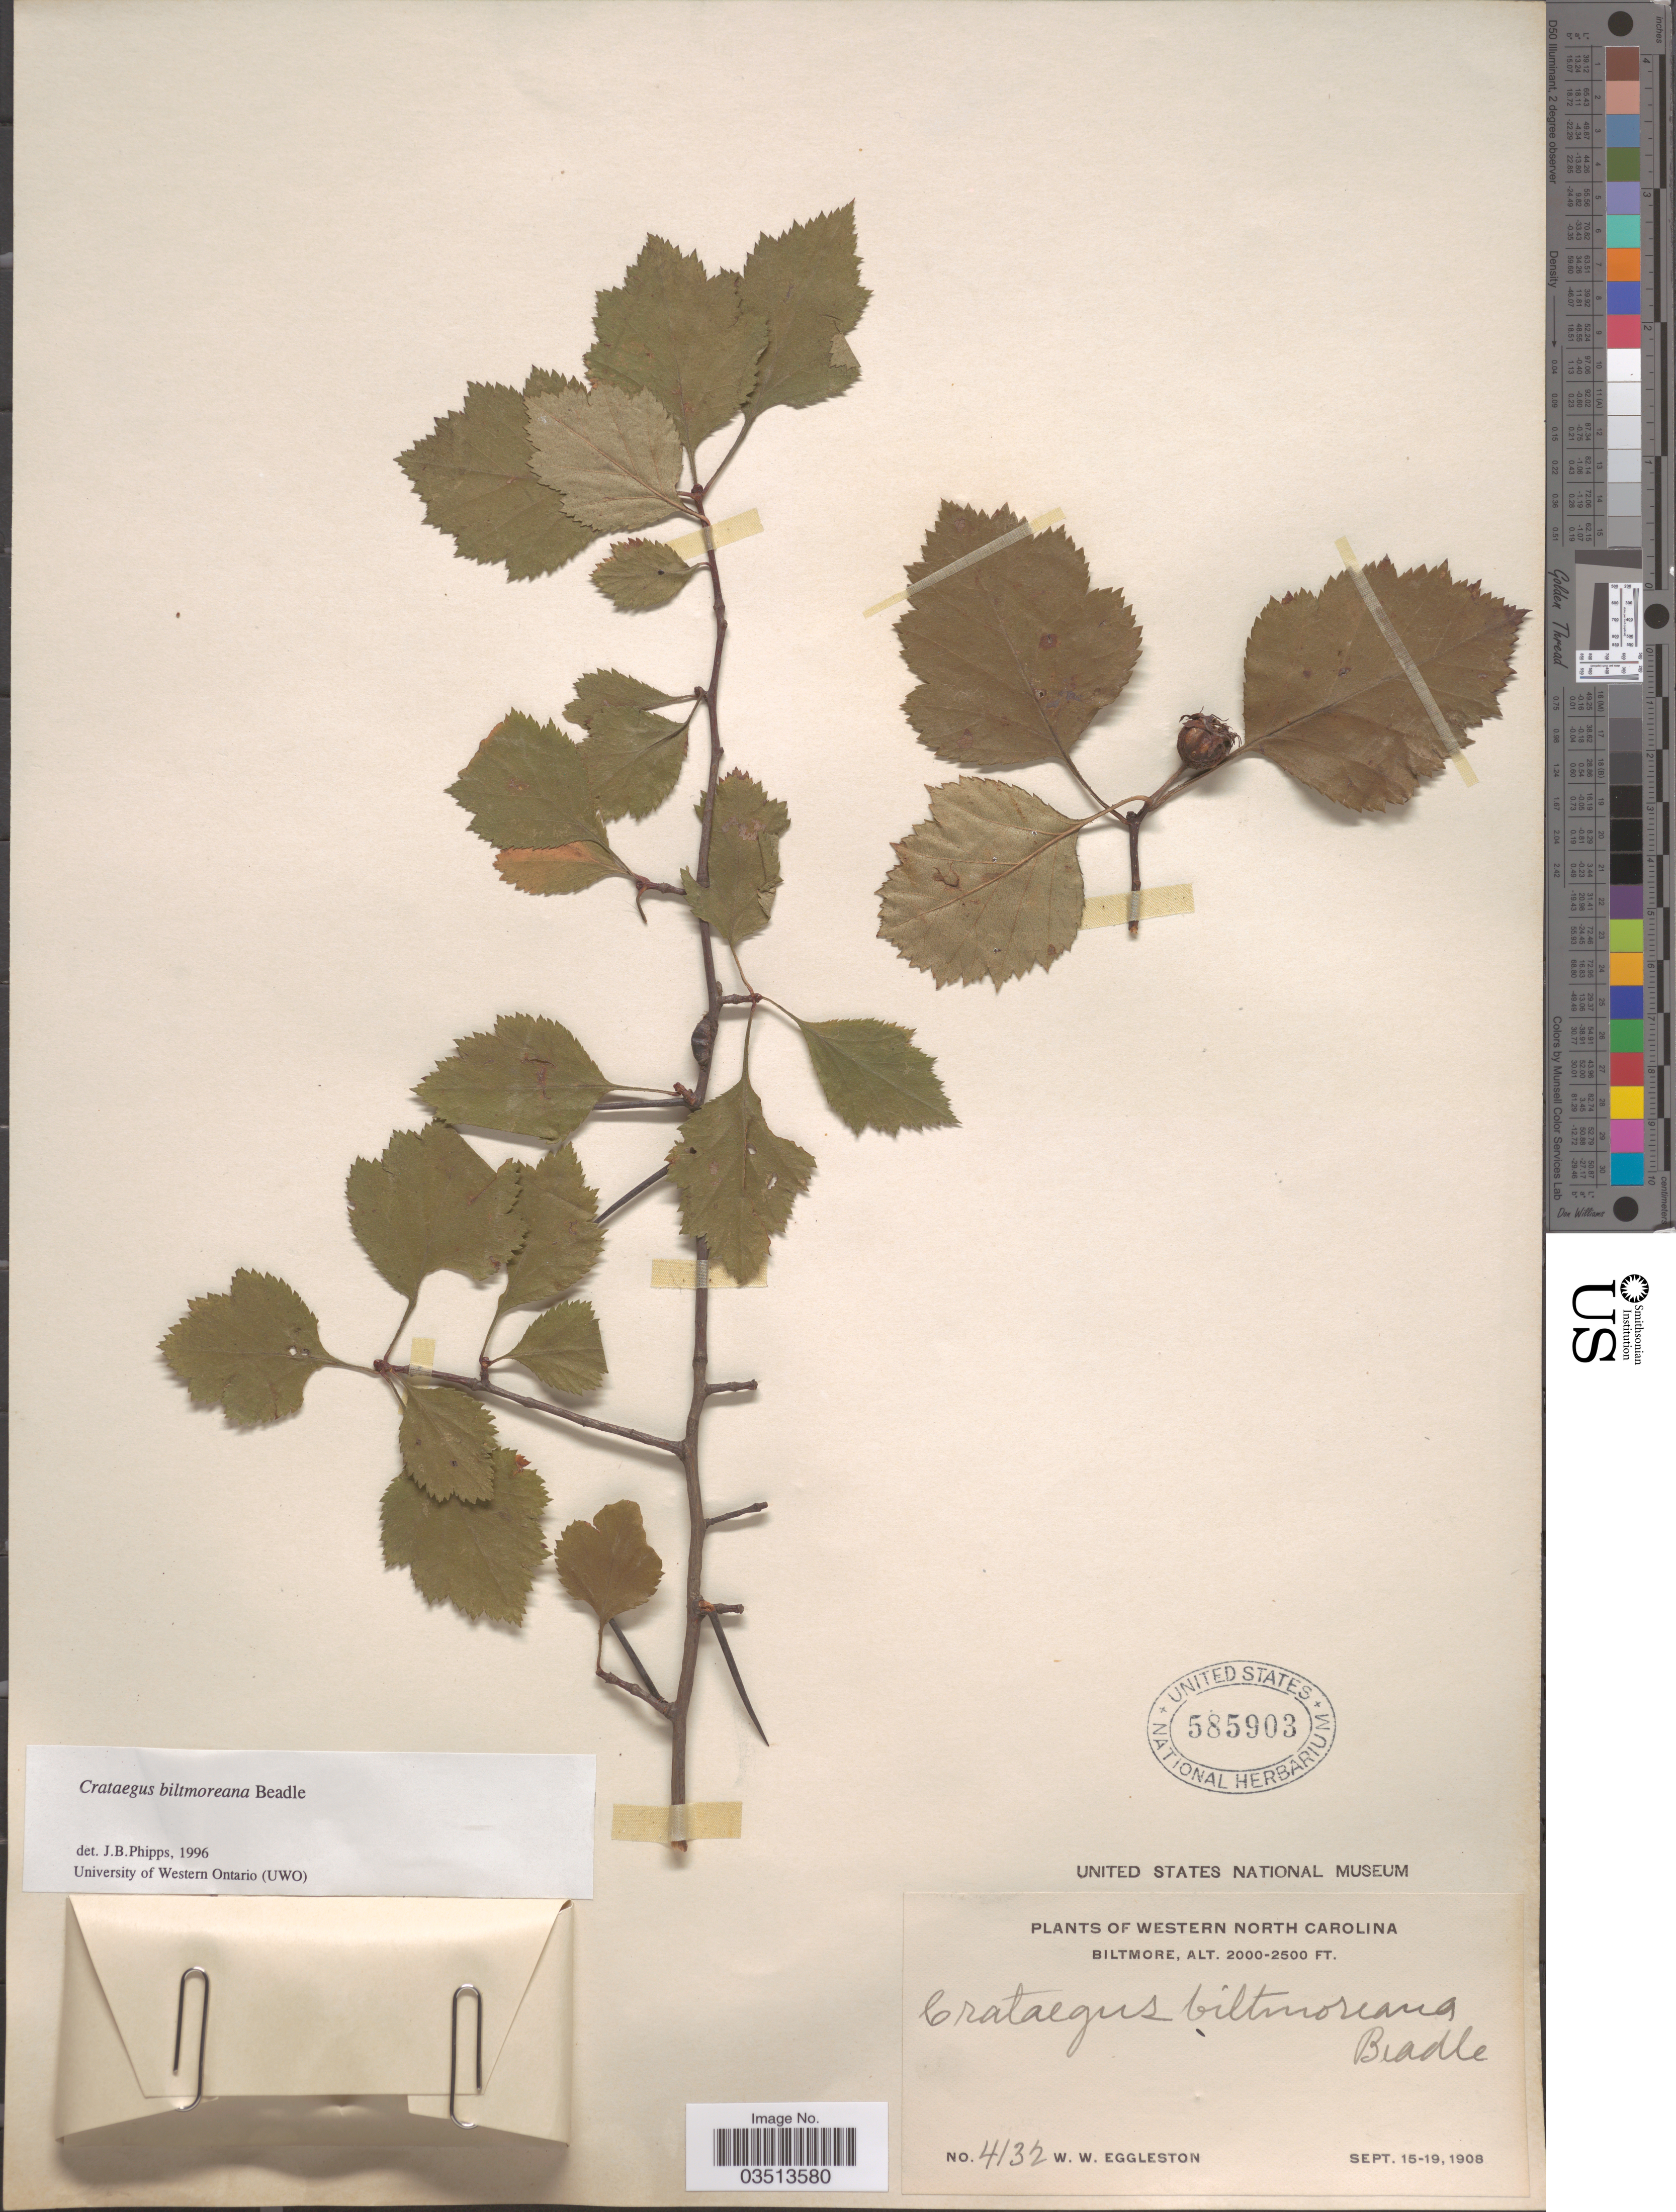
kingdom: Plantae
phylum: Tracheophyta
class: Magnoliopsida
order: Rosales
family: Rosaceae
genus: Crataegus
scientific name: Crataegus biltmoreana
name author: Beadle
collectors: W. W. Eggleston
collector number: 4132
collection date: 1908-09-15/1908-09-19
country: United States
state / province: North Carolina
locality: Western North Carolina. Biltmore.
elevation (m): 610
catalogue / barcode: US 585903